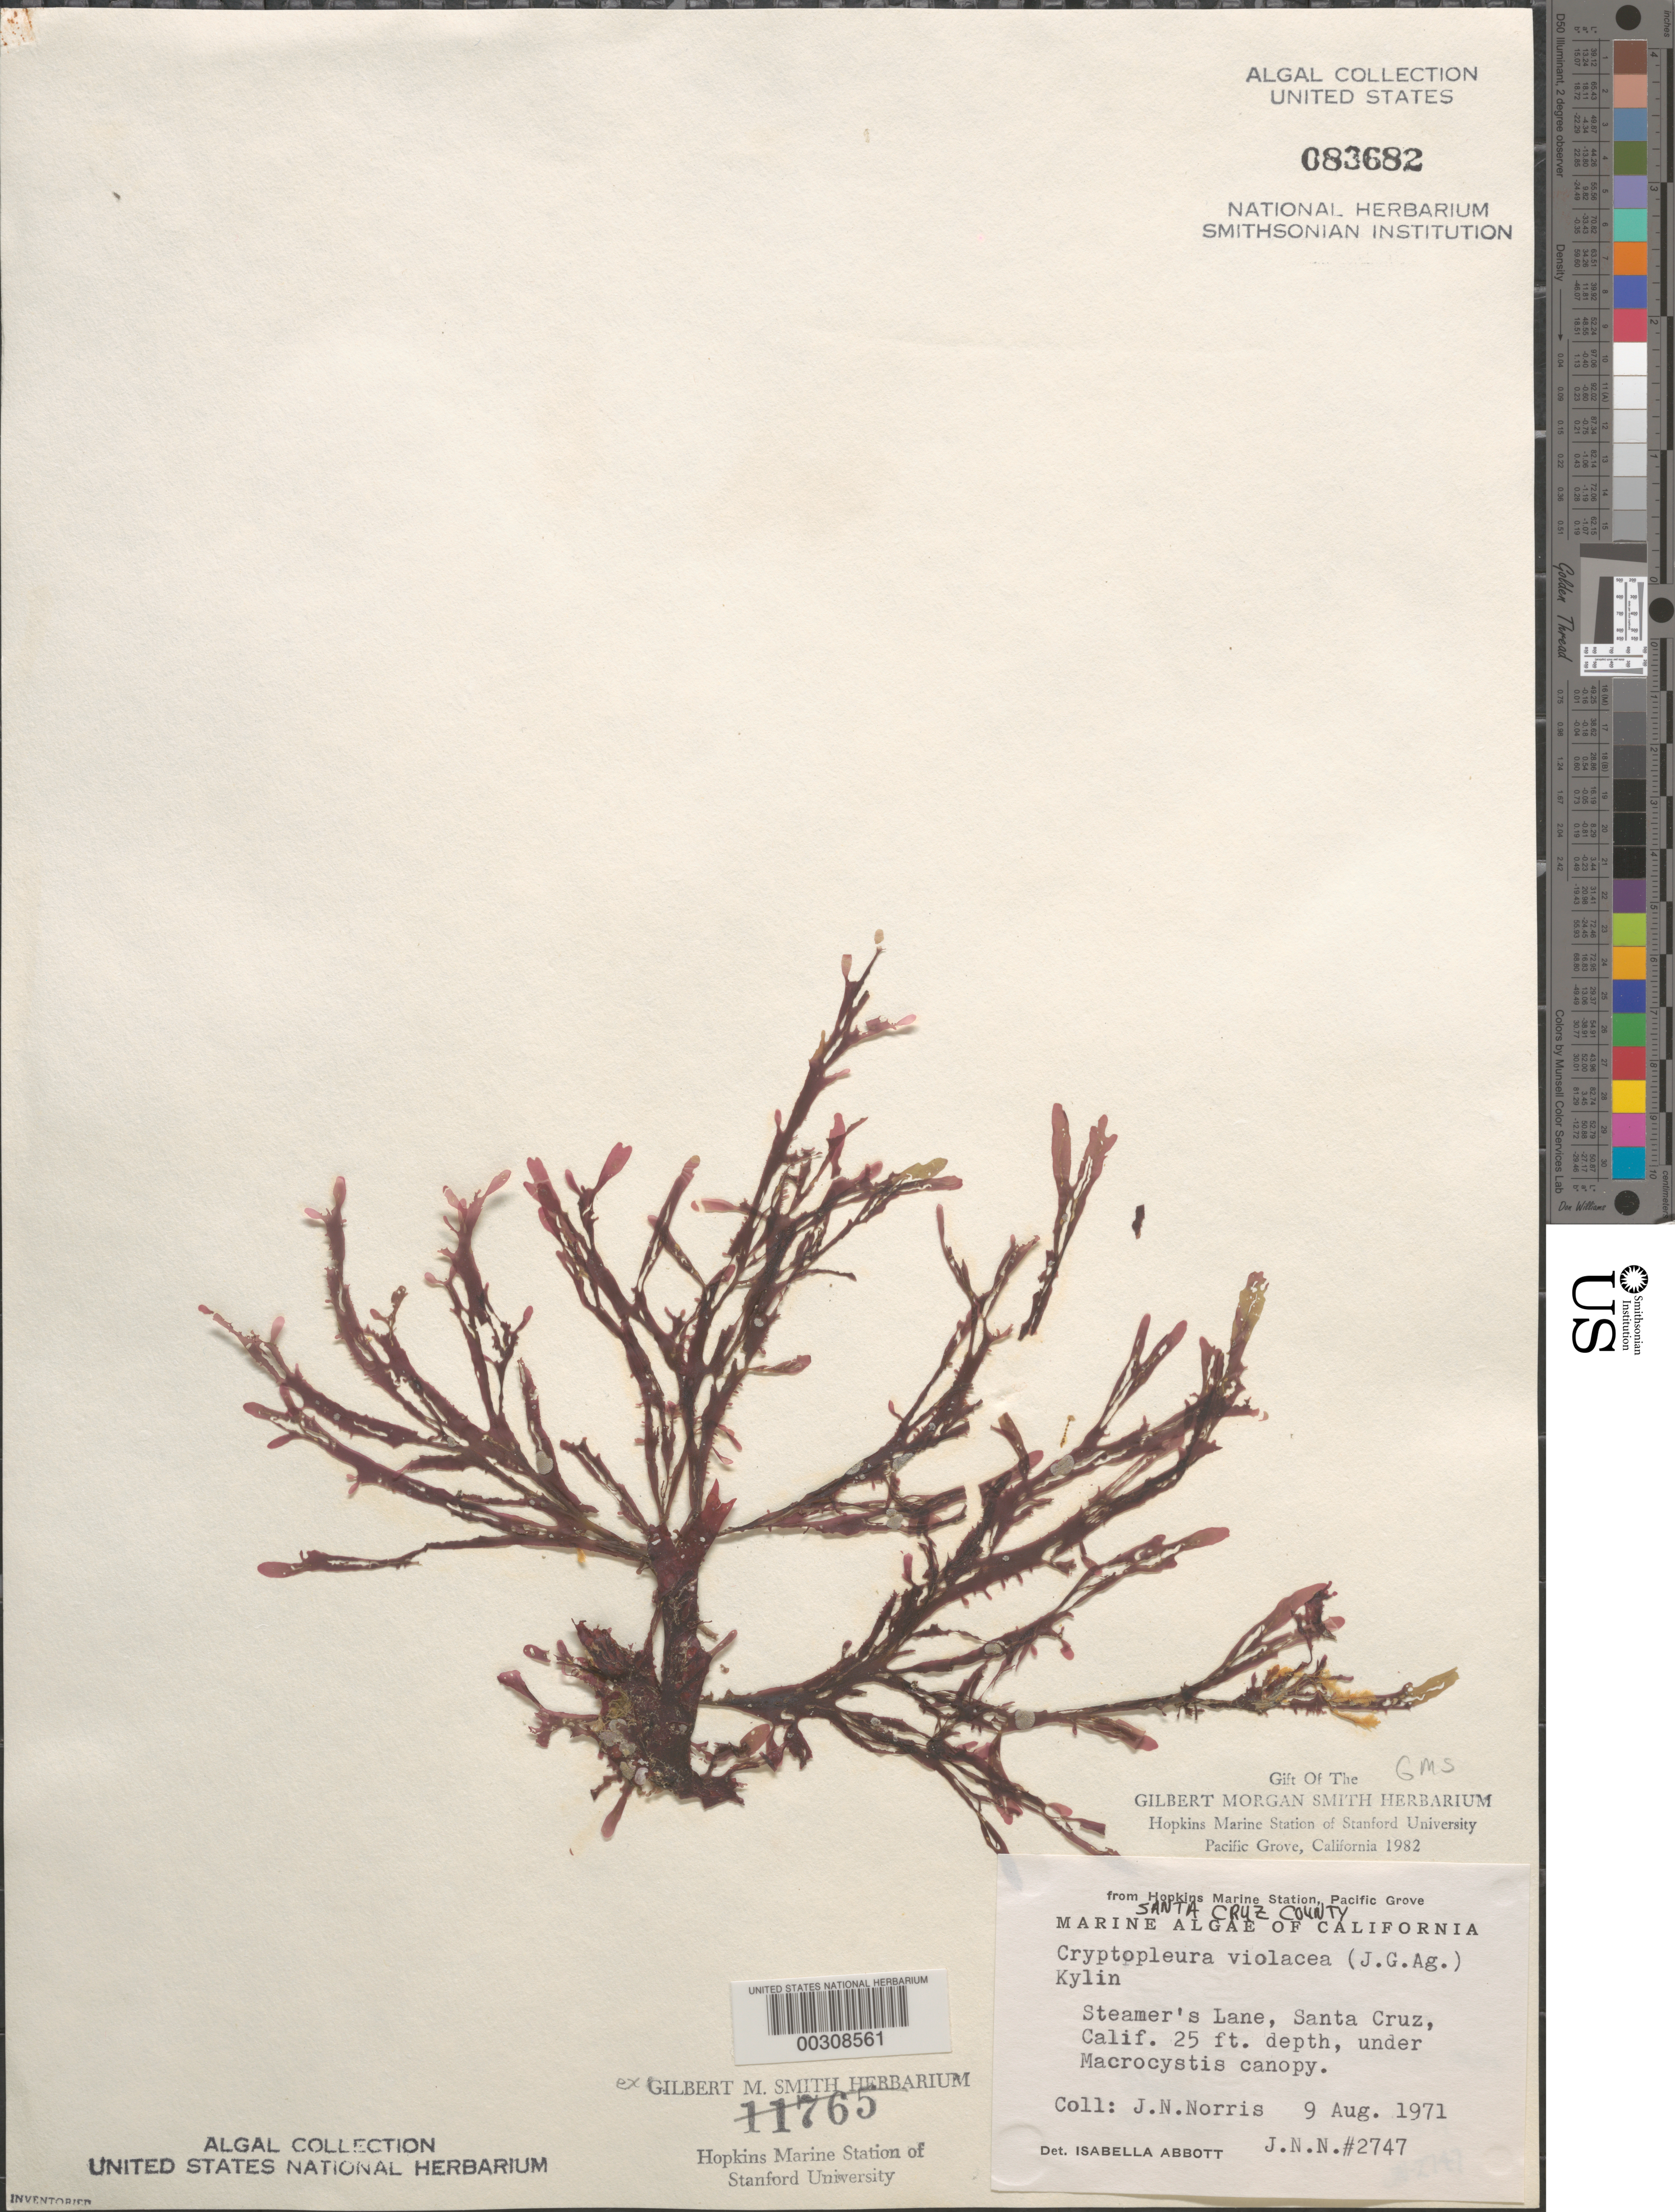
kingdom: Plantae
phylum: Rhodophyta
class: Florideophyceae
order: Ceramiales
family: Delesseriaceae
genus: Cryptopleura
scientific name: Cryptopleura violacea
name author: (J. Ag.) Kylin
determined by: Abbott, Isabella A.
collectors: J. N. Norris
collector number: JN-2747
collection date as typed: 09 Aug 1971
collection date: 1971-08-09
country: United States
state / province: California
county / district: Santa Cruz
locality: Steamer's Lane, Santa Cruz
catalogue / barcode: US 83682